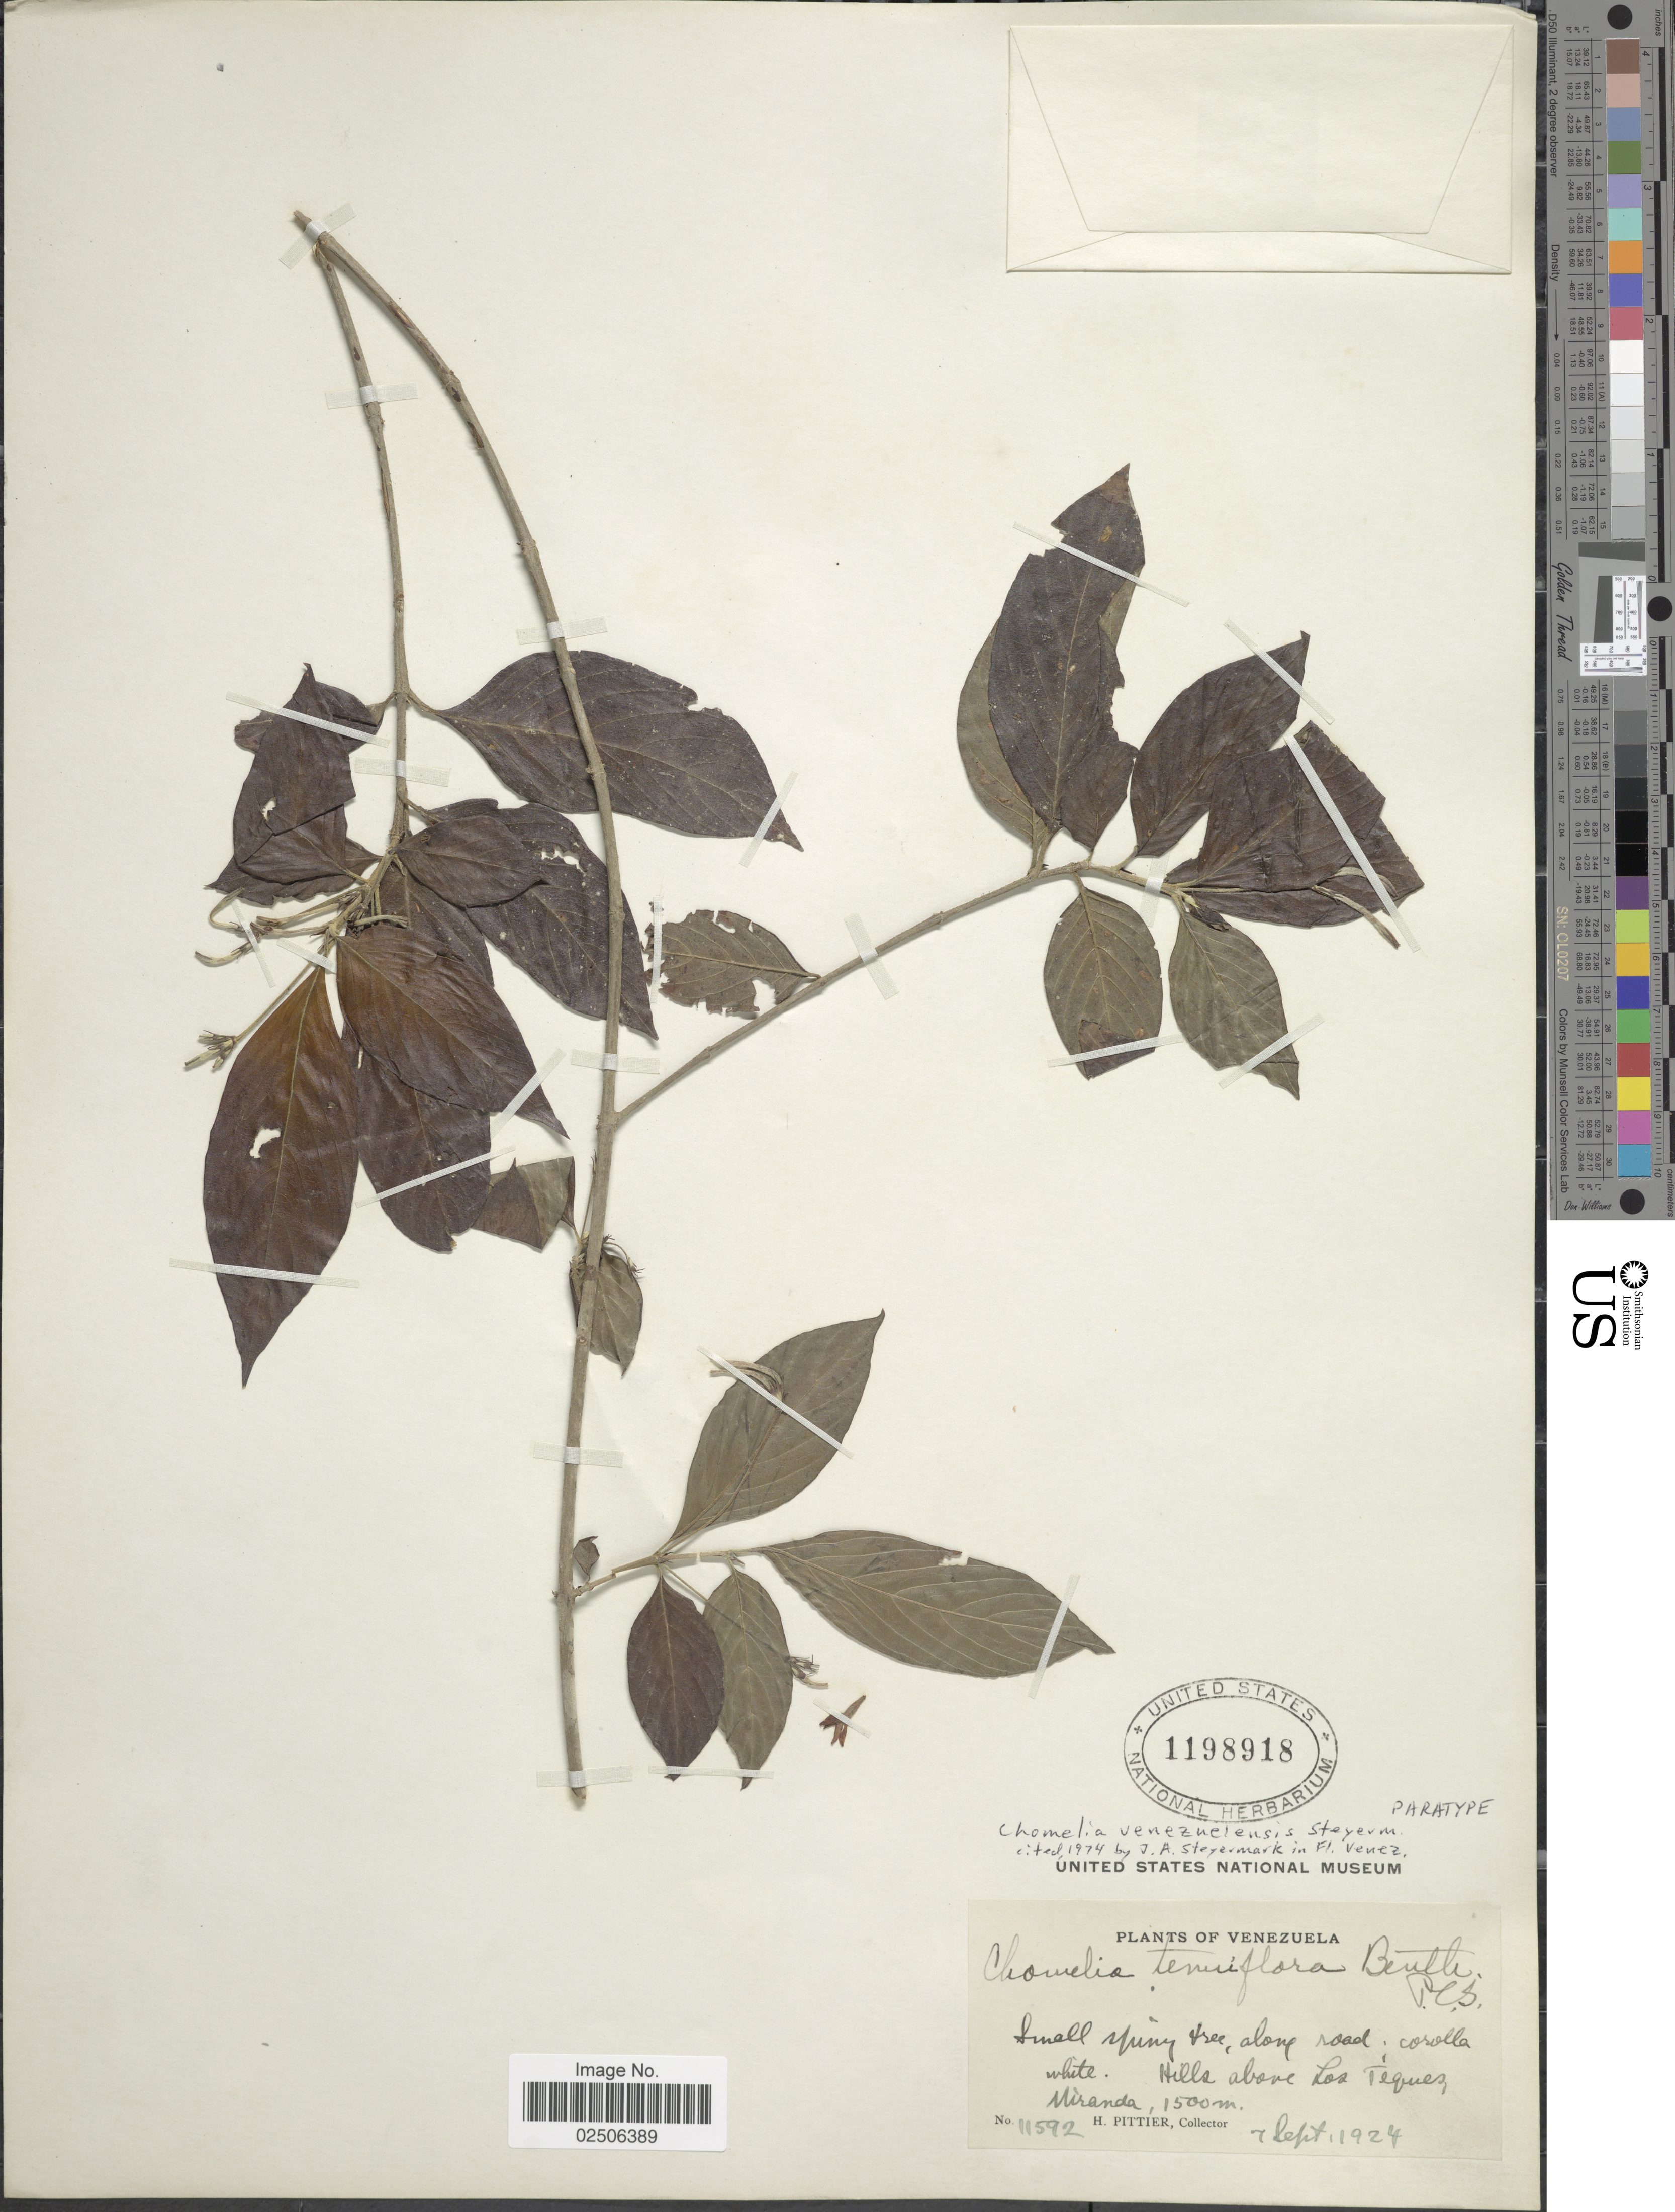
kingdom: Plantae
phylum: Tracheophyta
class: Magnoliopsida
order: Gentianales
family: Rubiaceae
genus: Chomelia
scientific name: Chomelia venezuelensis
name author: Steyerm.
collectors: H. F. Pittier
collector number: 11592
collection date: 1924-09-07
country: Venezuela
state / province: Miranda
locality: Hills above Laos Tequez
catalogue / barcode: US 1198918